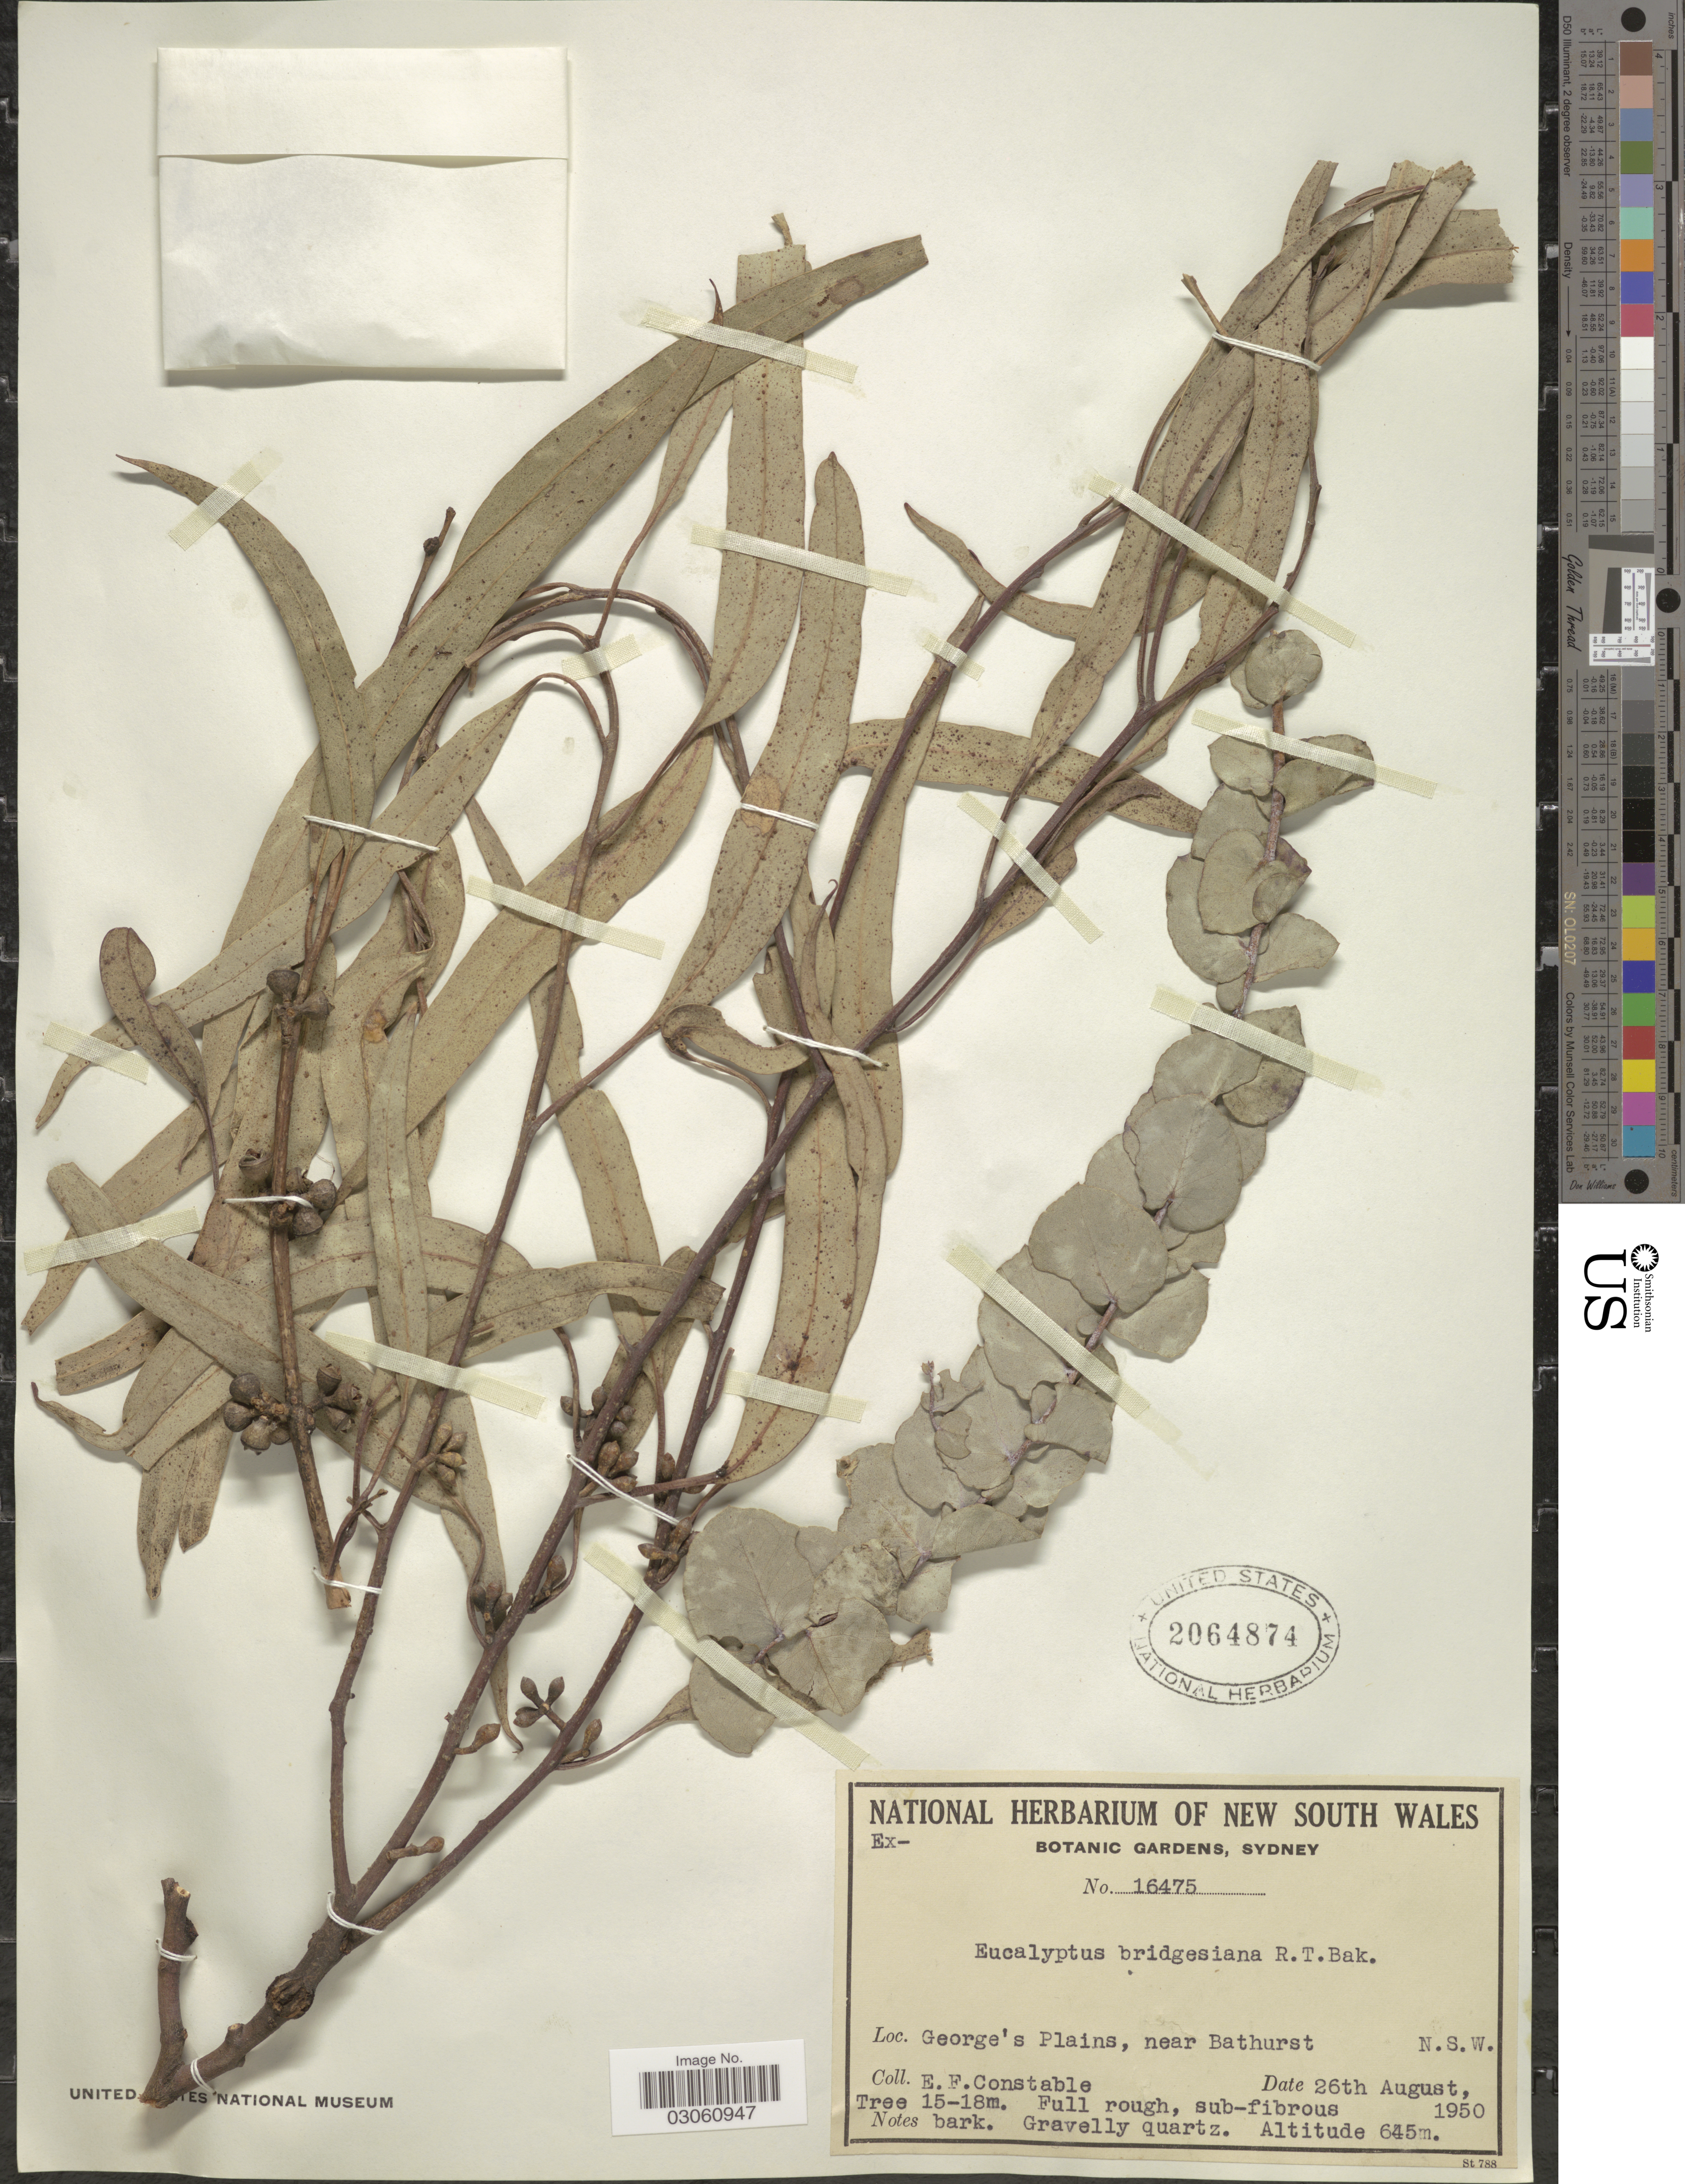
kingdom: Plantae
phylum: Tracheophyta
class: Magnoliopsida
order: Myrtales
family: Myrtaceae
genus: Eucalyptus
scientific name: Eucalyptus bridgesiana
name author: R.T. Baker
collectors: E. F. Constable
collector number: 16475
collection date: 1950-08-26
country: Australia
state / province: New South Wales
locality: George's Plains, near Bathurst.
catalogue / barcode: US 2064874